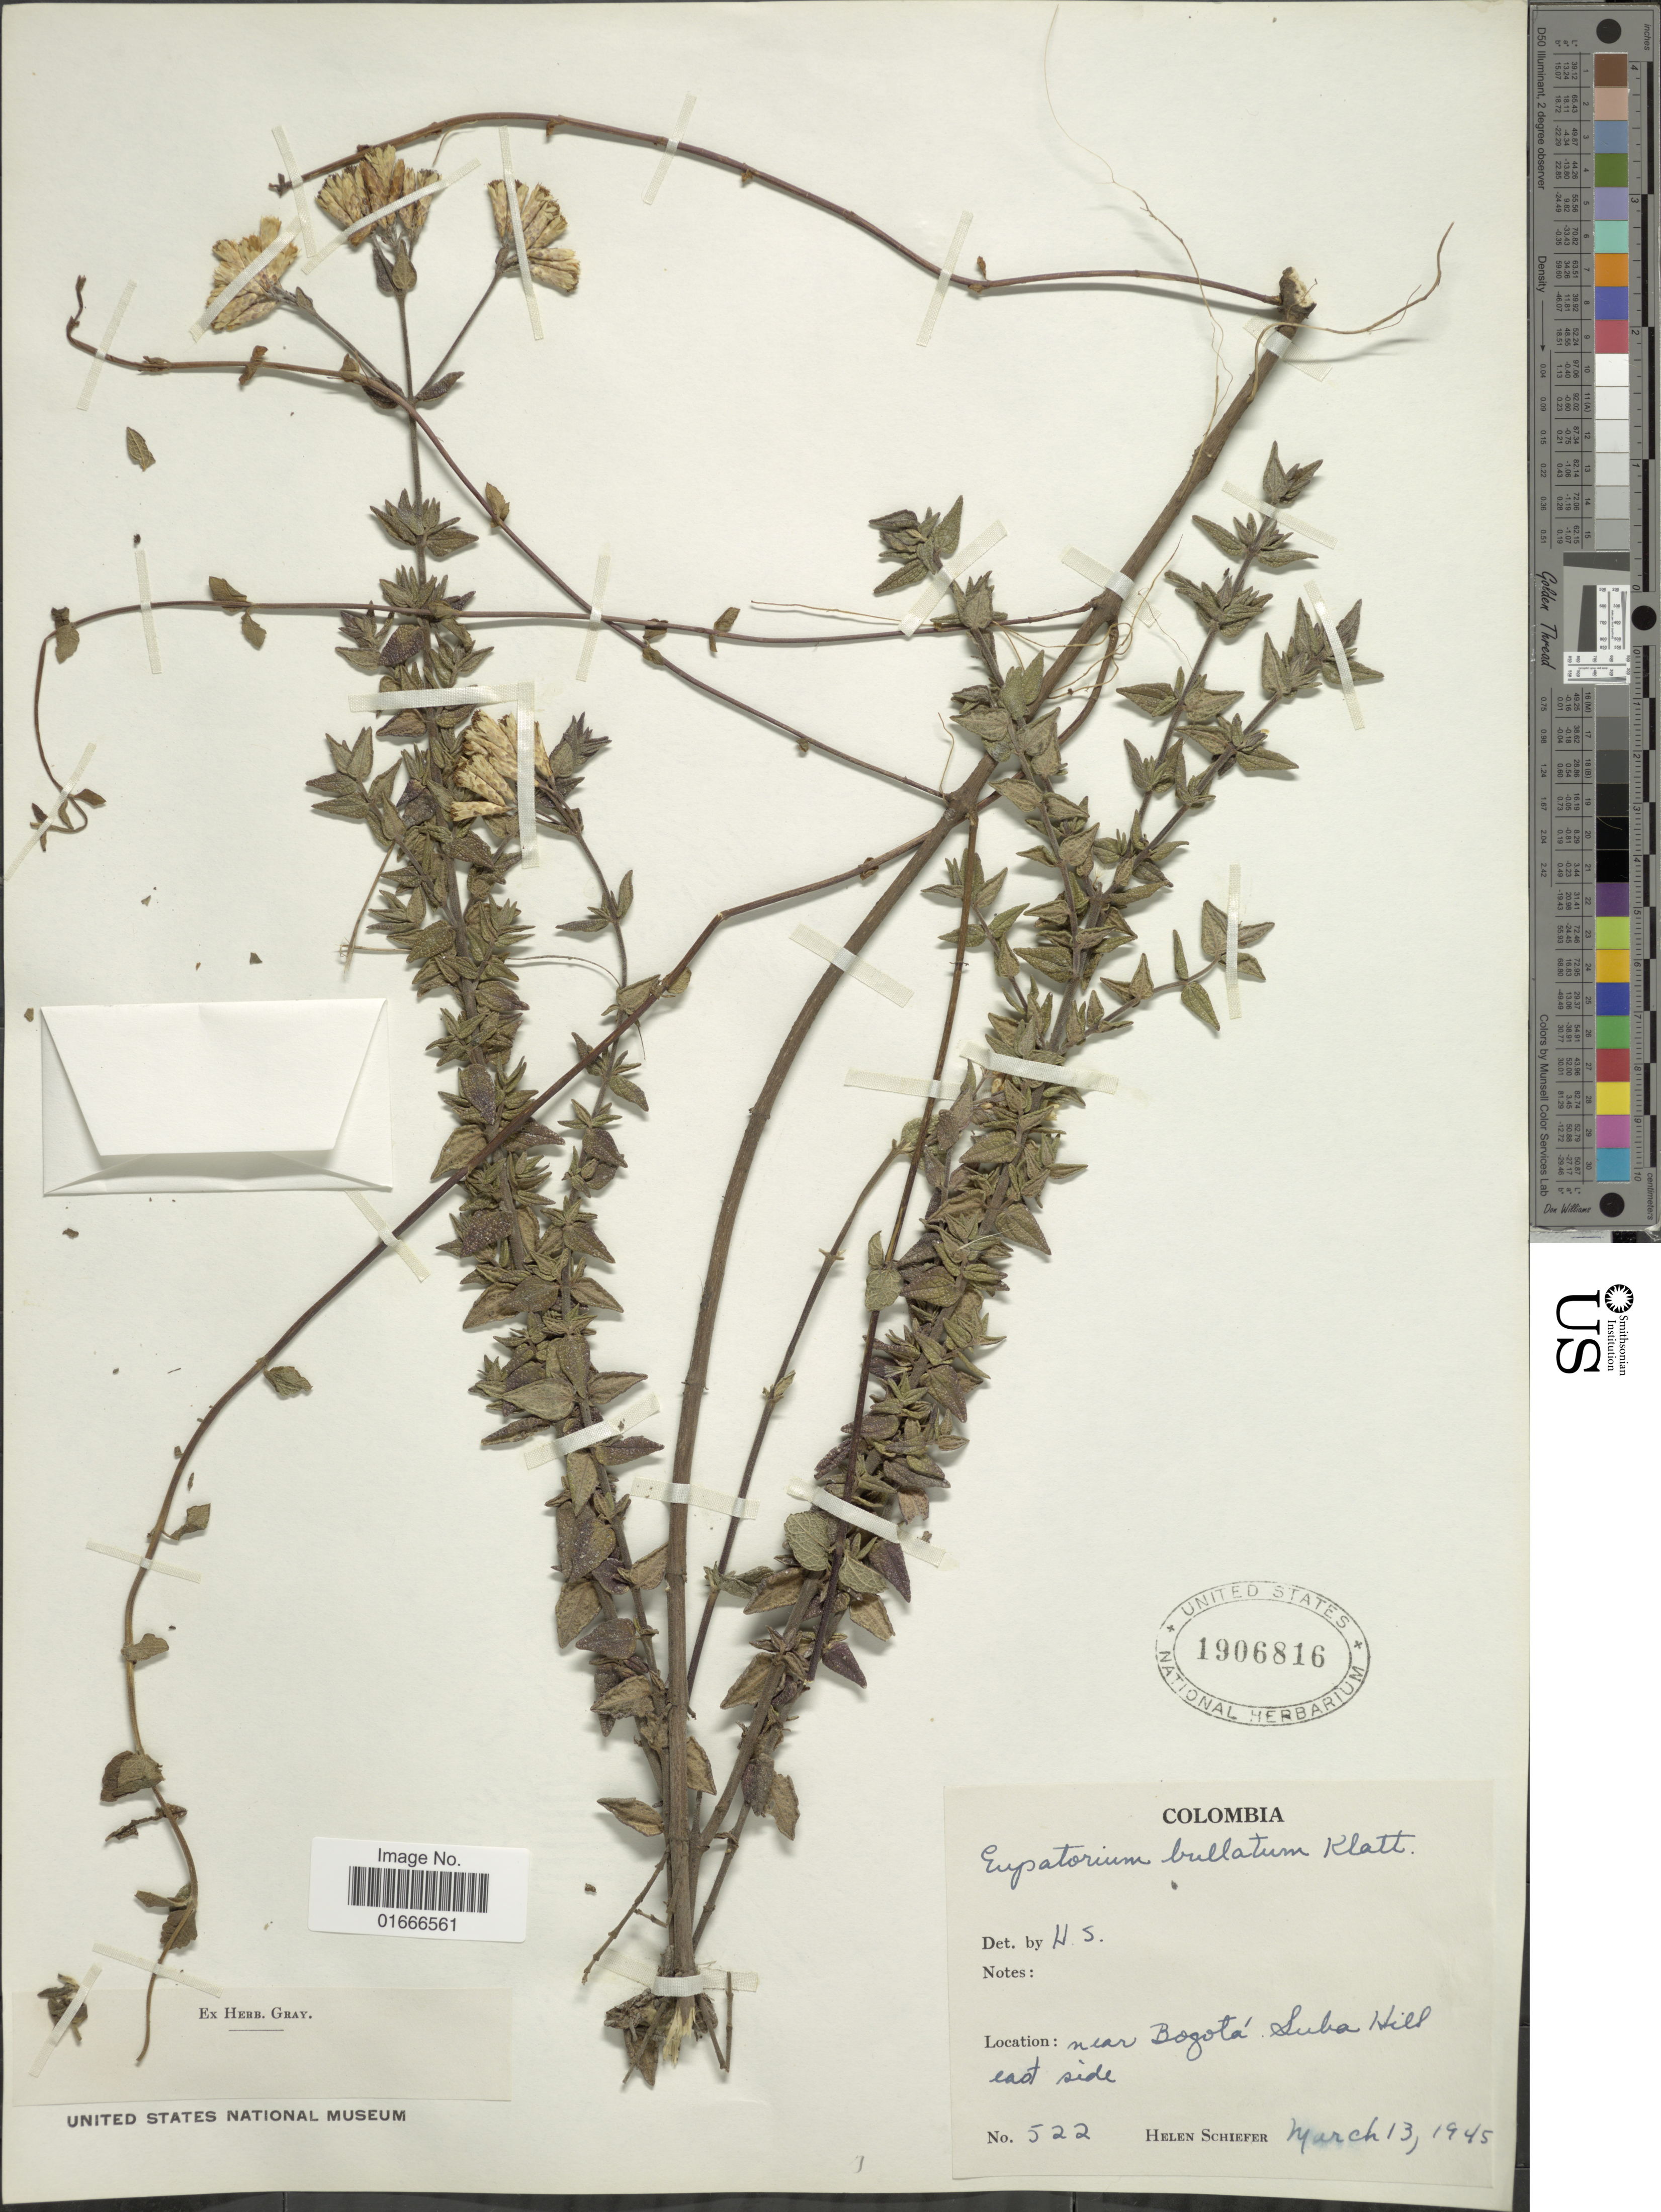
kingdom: Plantae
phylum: Tracheophyta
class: Magnoliopsida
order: Asterales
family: Asteraceae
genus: Chromolaena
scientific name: Chromolaena bullata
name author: (Klatt) R.M. King & H. Rob.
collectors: H. Schiefer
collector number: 522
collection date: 1945-03-13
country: Colombia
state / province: Bogota D.C.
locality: Near Bogota, Suba Hill east side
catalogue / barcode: US 1906816